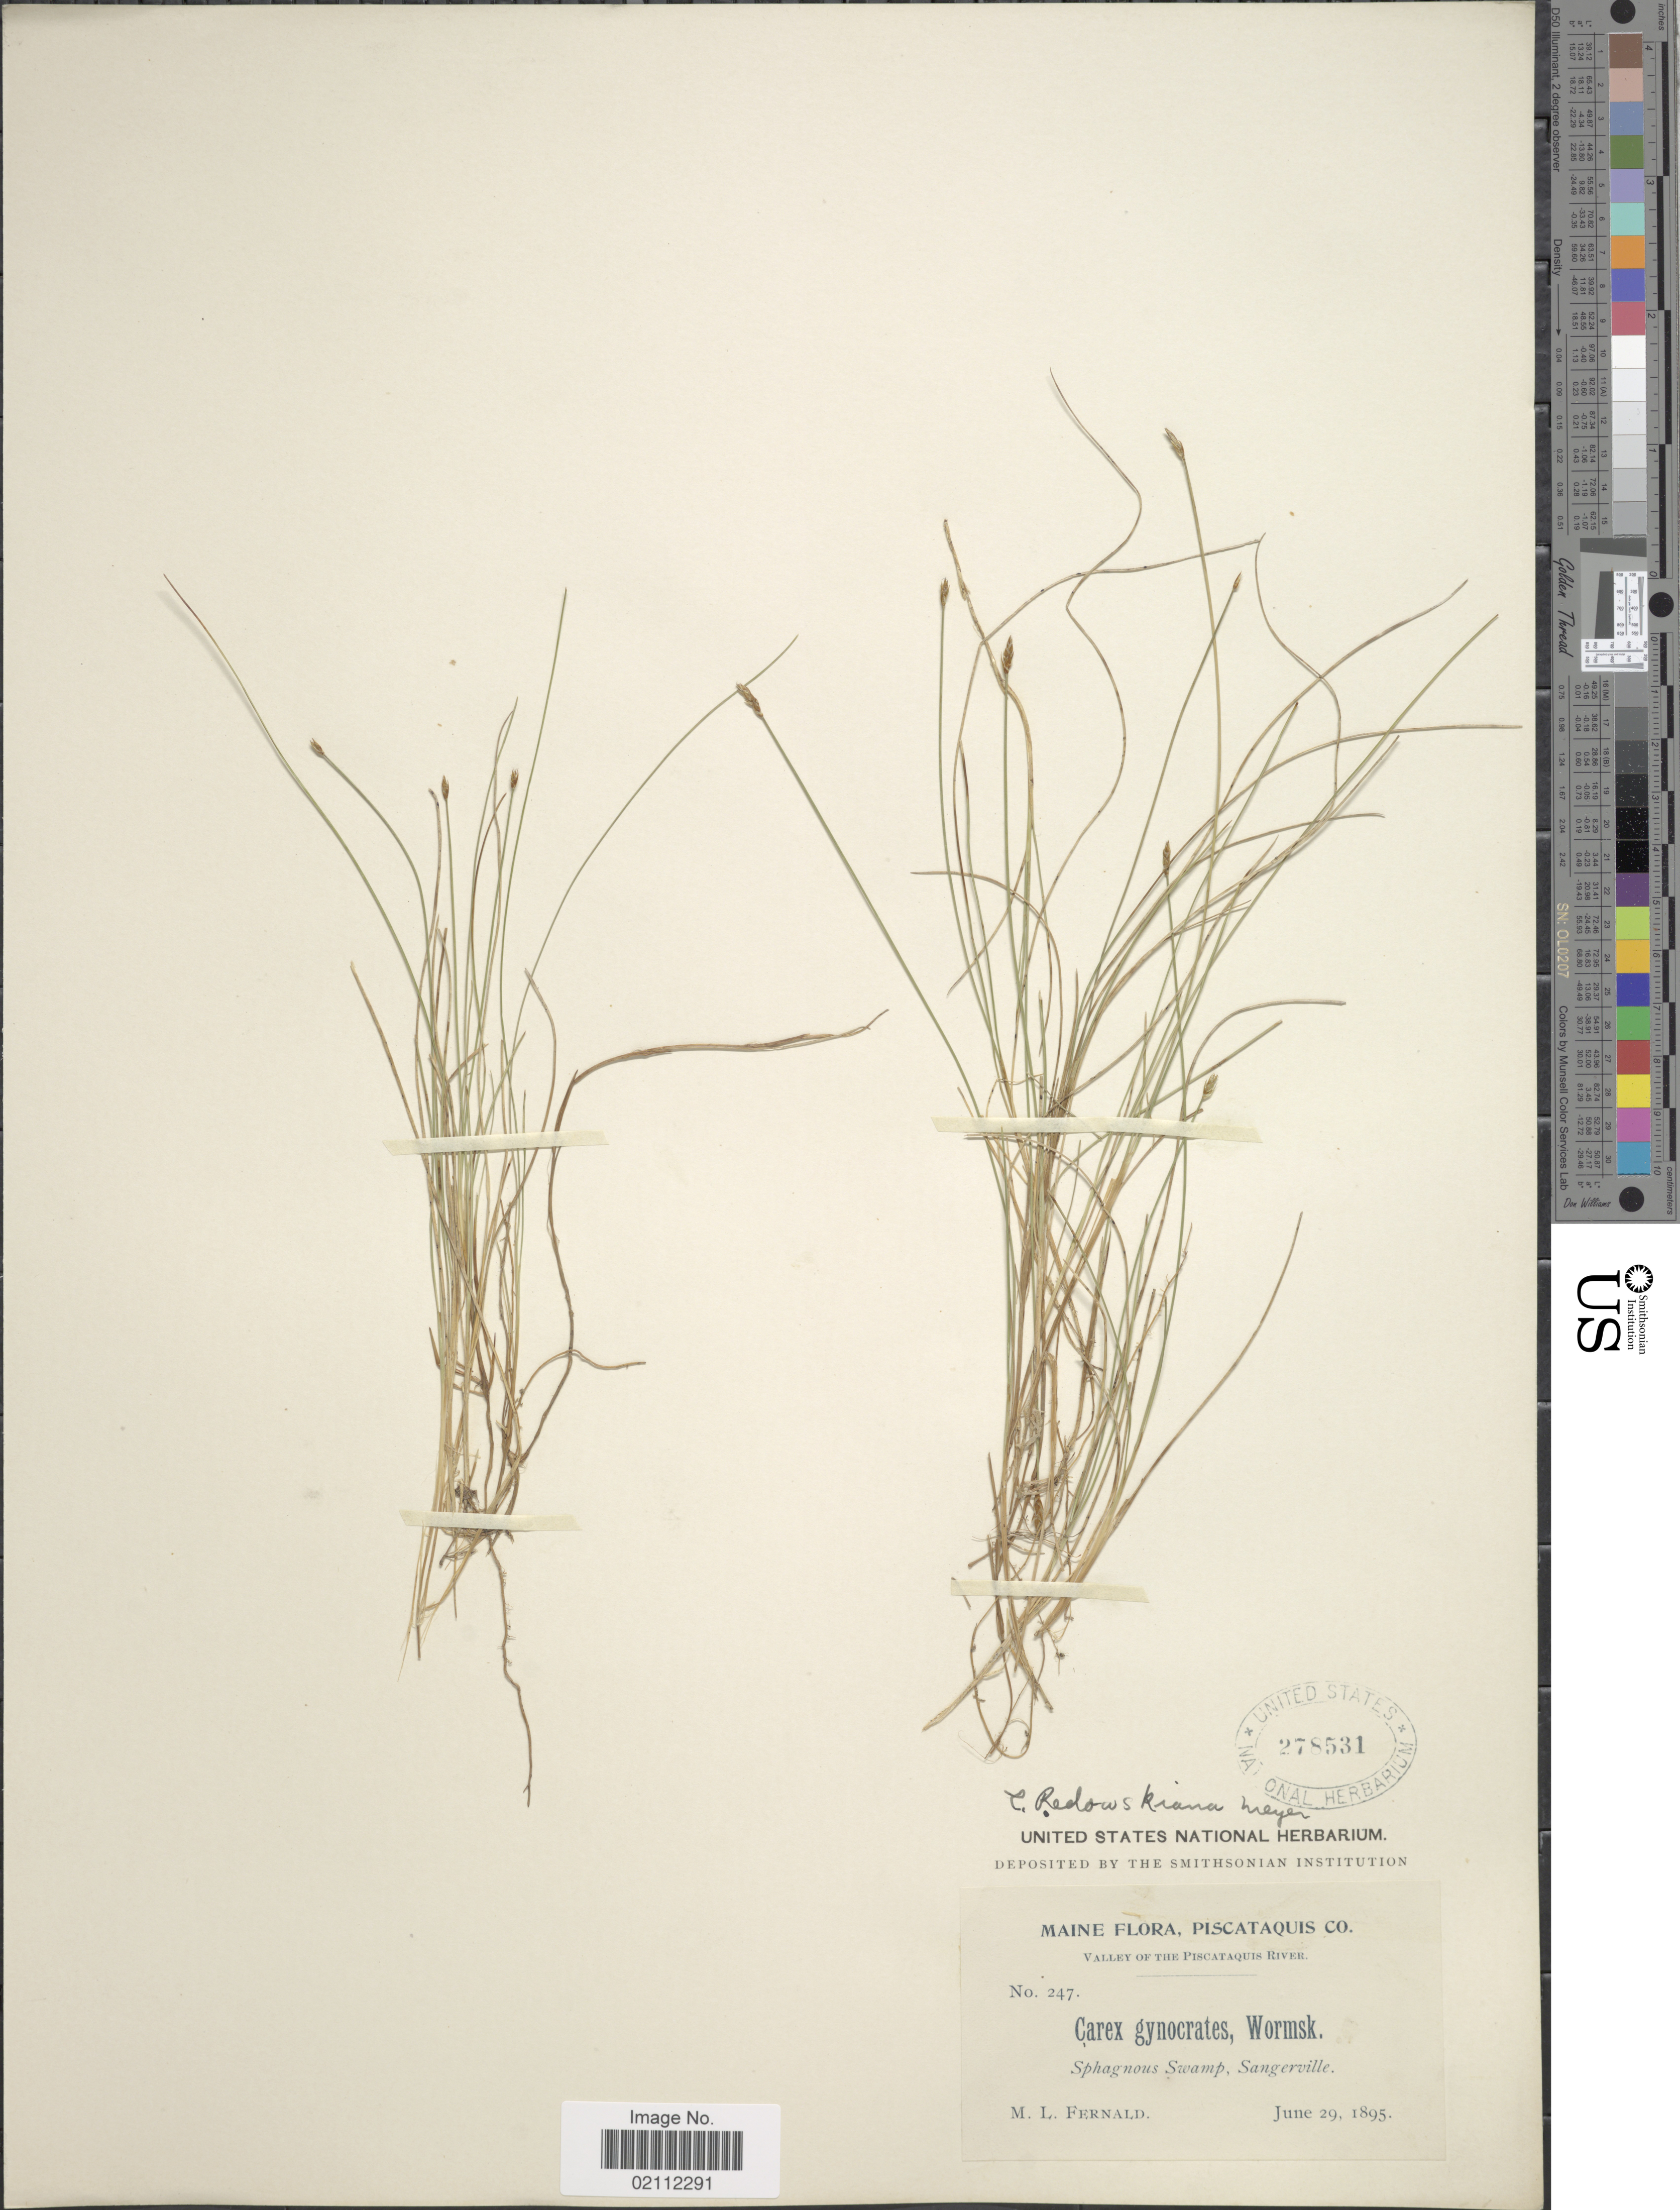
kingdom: Plantae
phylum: Tracheophyta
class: Liliopsida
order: Poales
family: Cyperaceae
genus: Carex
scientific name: Carex nardina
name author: (Hornem.) Fr.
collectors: M. L. Fernald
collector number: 247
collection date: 1895-06-29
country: United States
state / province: Maine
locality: Piscataquis Co. Sangerville. Valley of the Piscataquis Co.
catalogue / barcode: US 278531